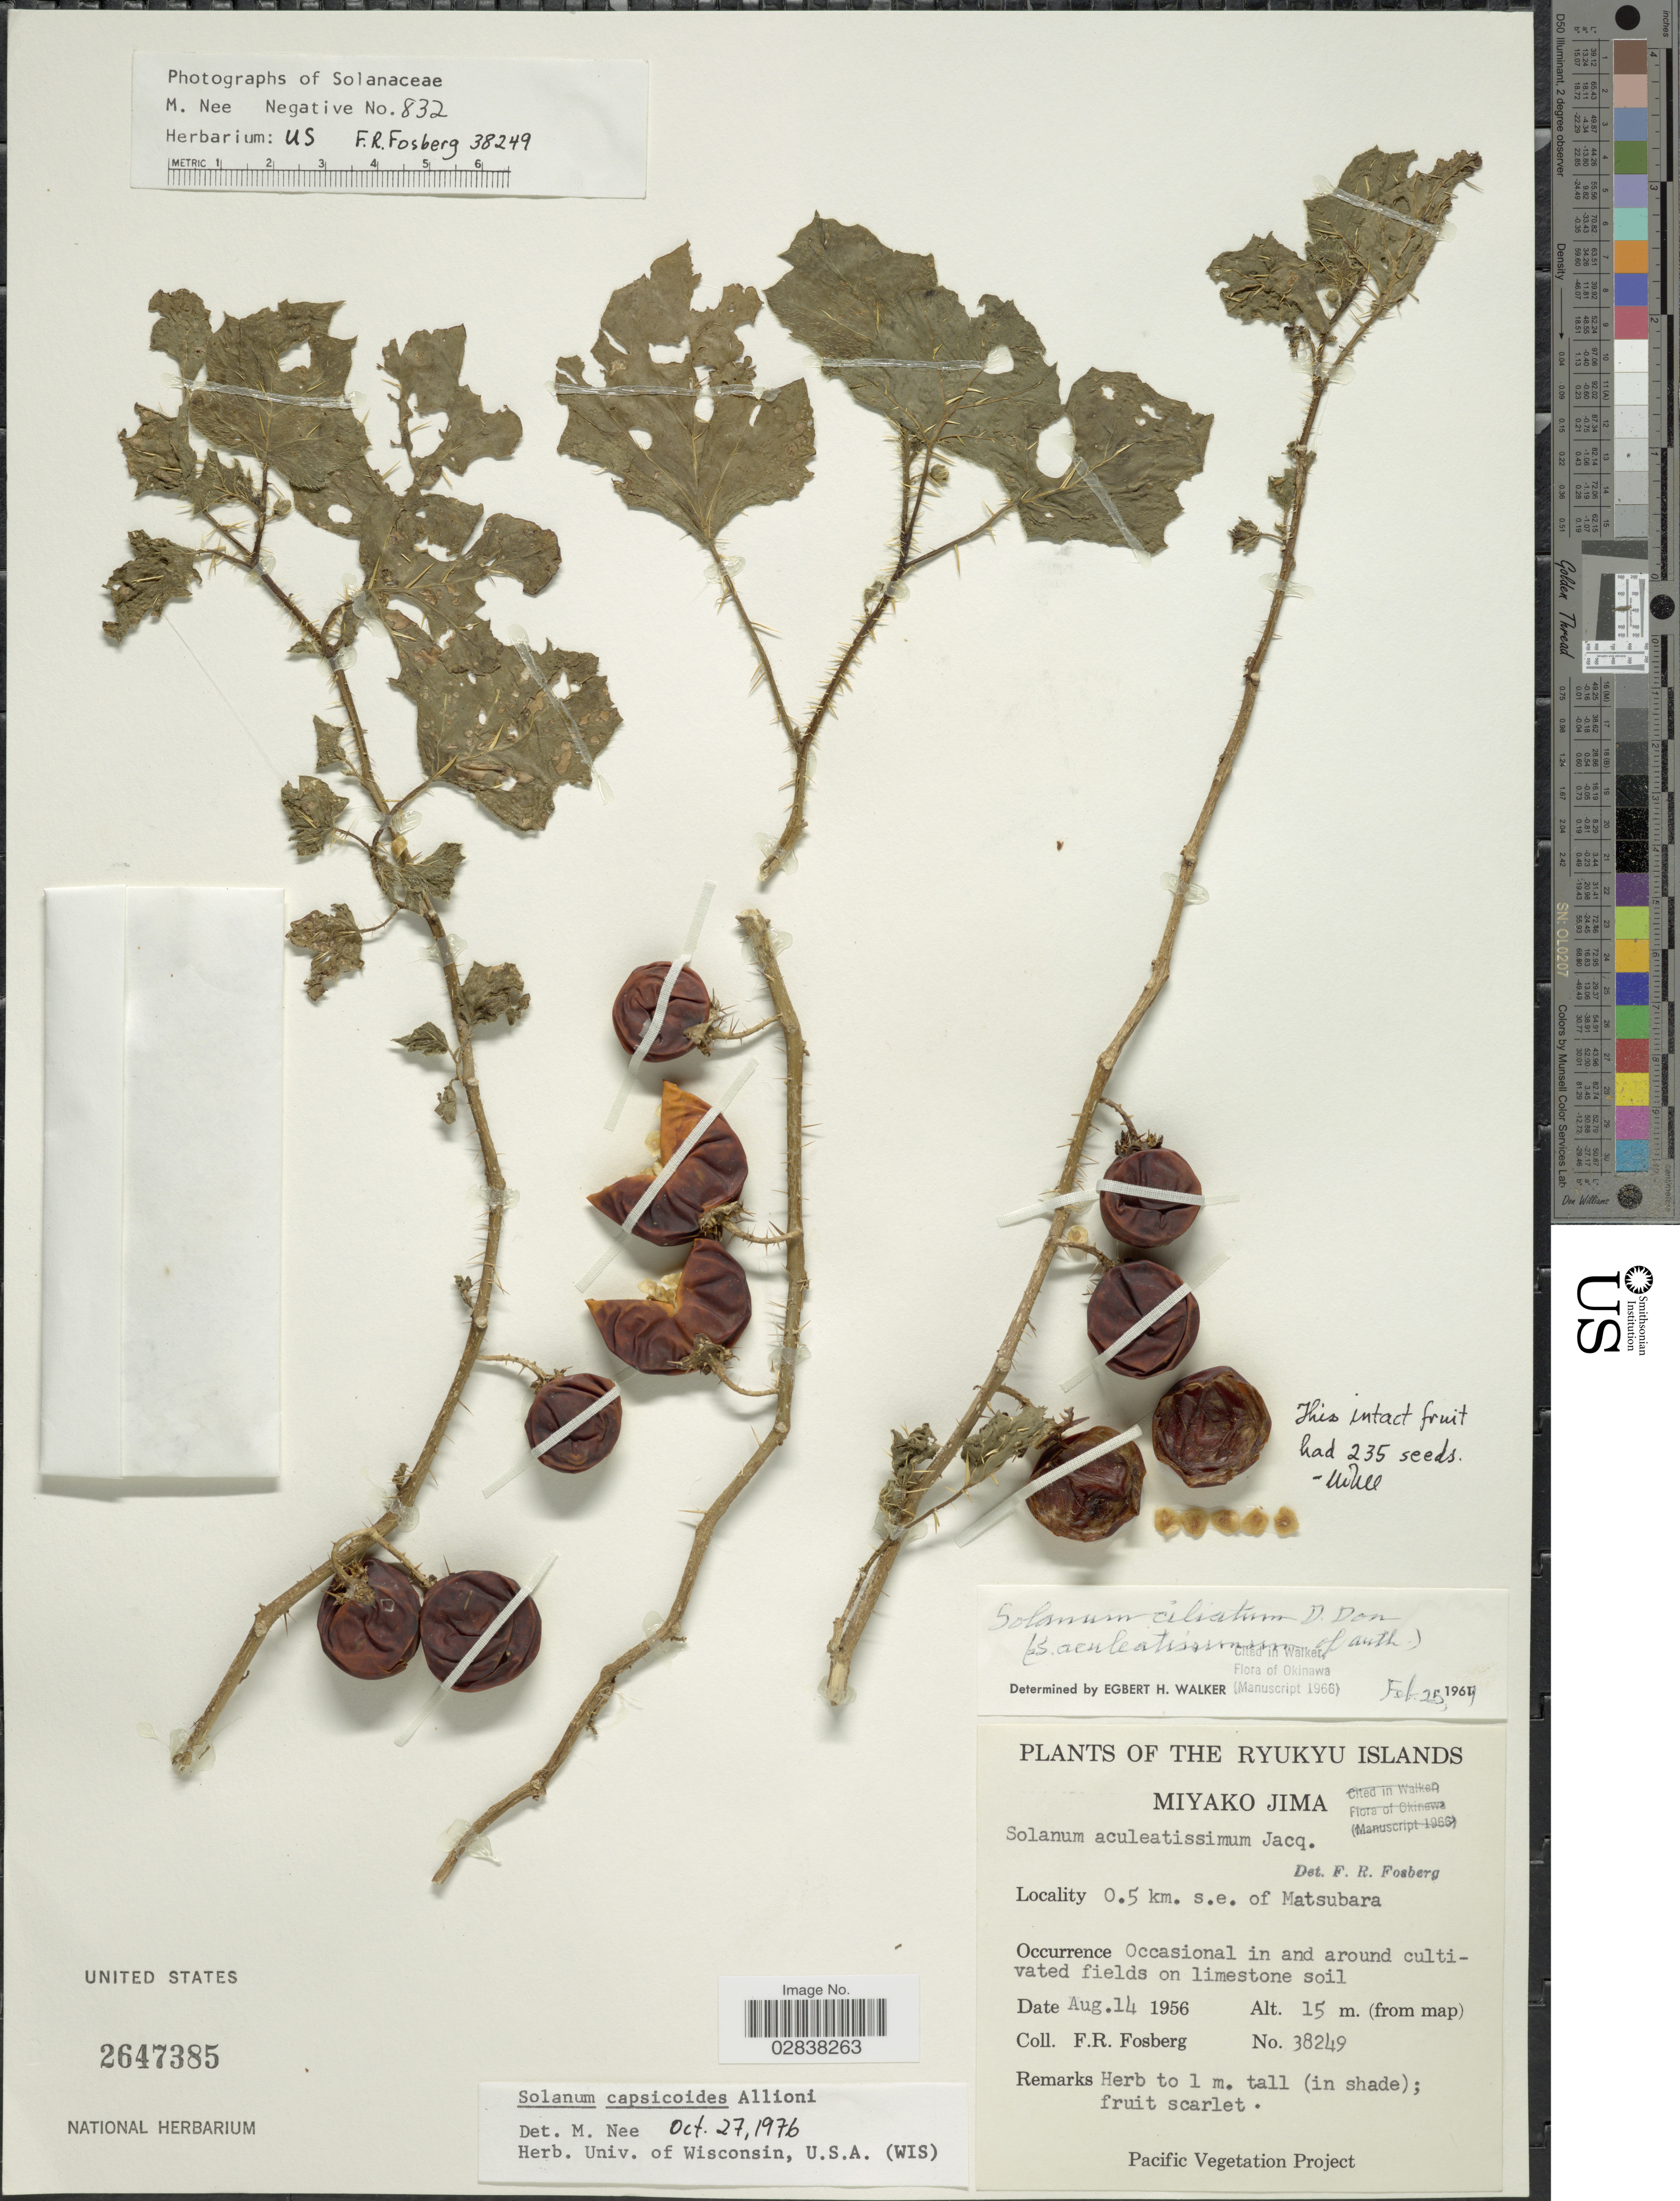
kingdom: Plantae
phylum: Tracheophyta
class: Magnoliopsida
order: Solanales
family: Solanaceae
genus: Solanum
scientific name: Solanum capsicoides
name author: All.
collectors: F. R. Fosberg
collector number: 38249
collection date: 1956-08-14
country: Japan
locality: Ryukyu Islands, Miyako Jima, 0.5 km. s.e. of Matsubara.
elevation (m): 15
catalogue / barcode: US 2647385